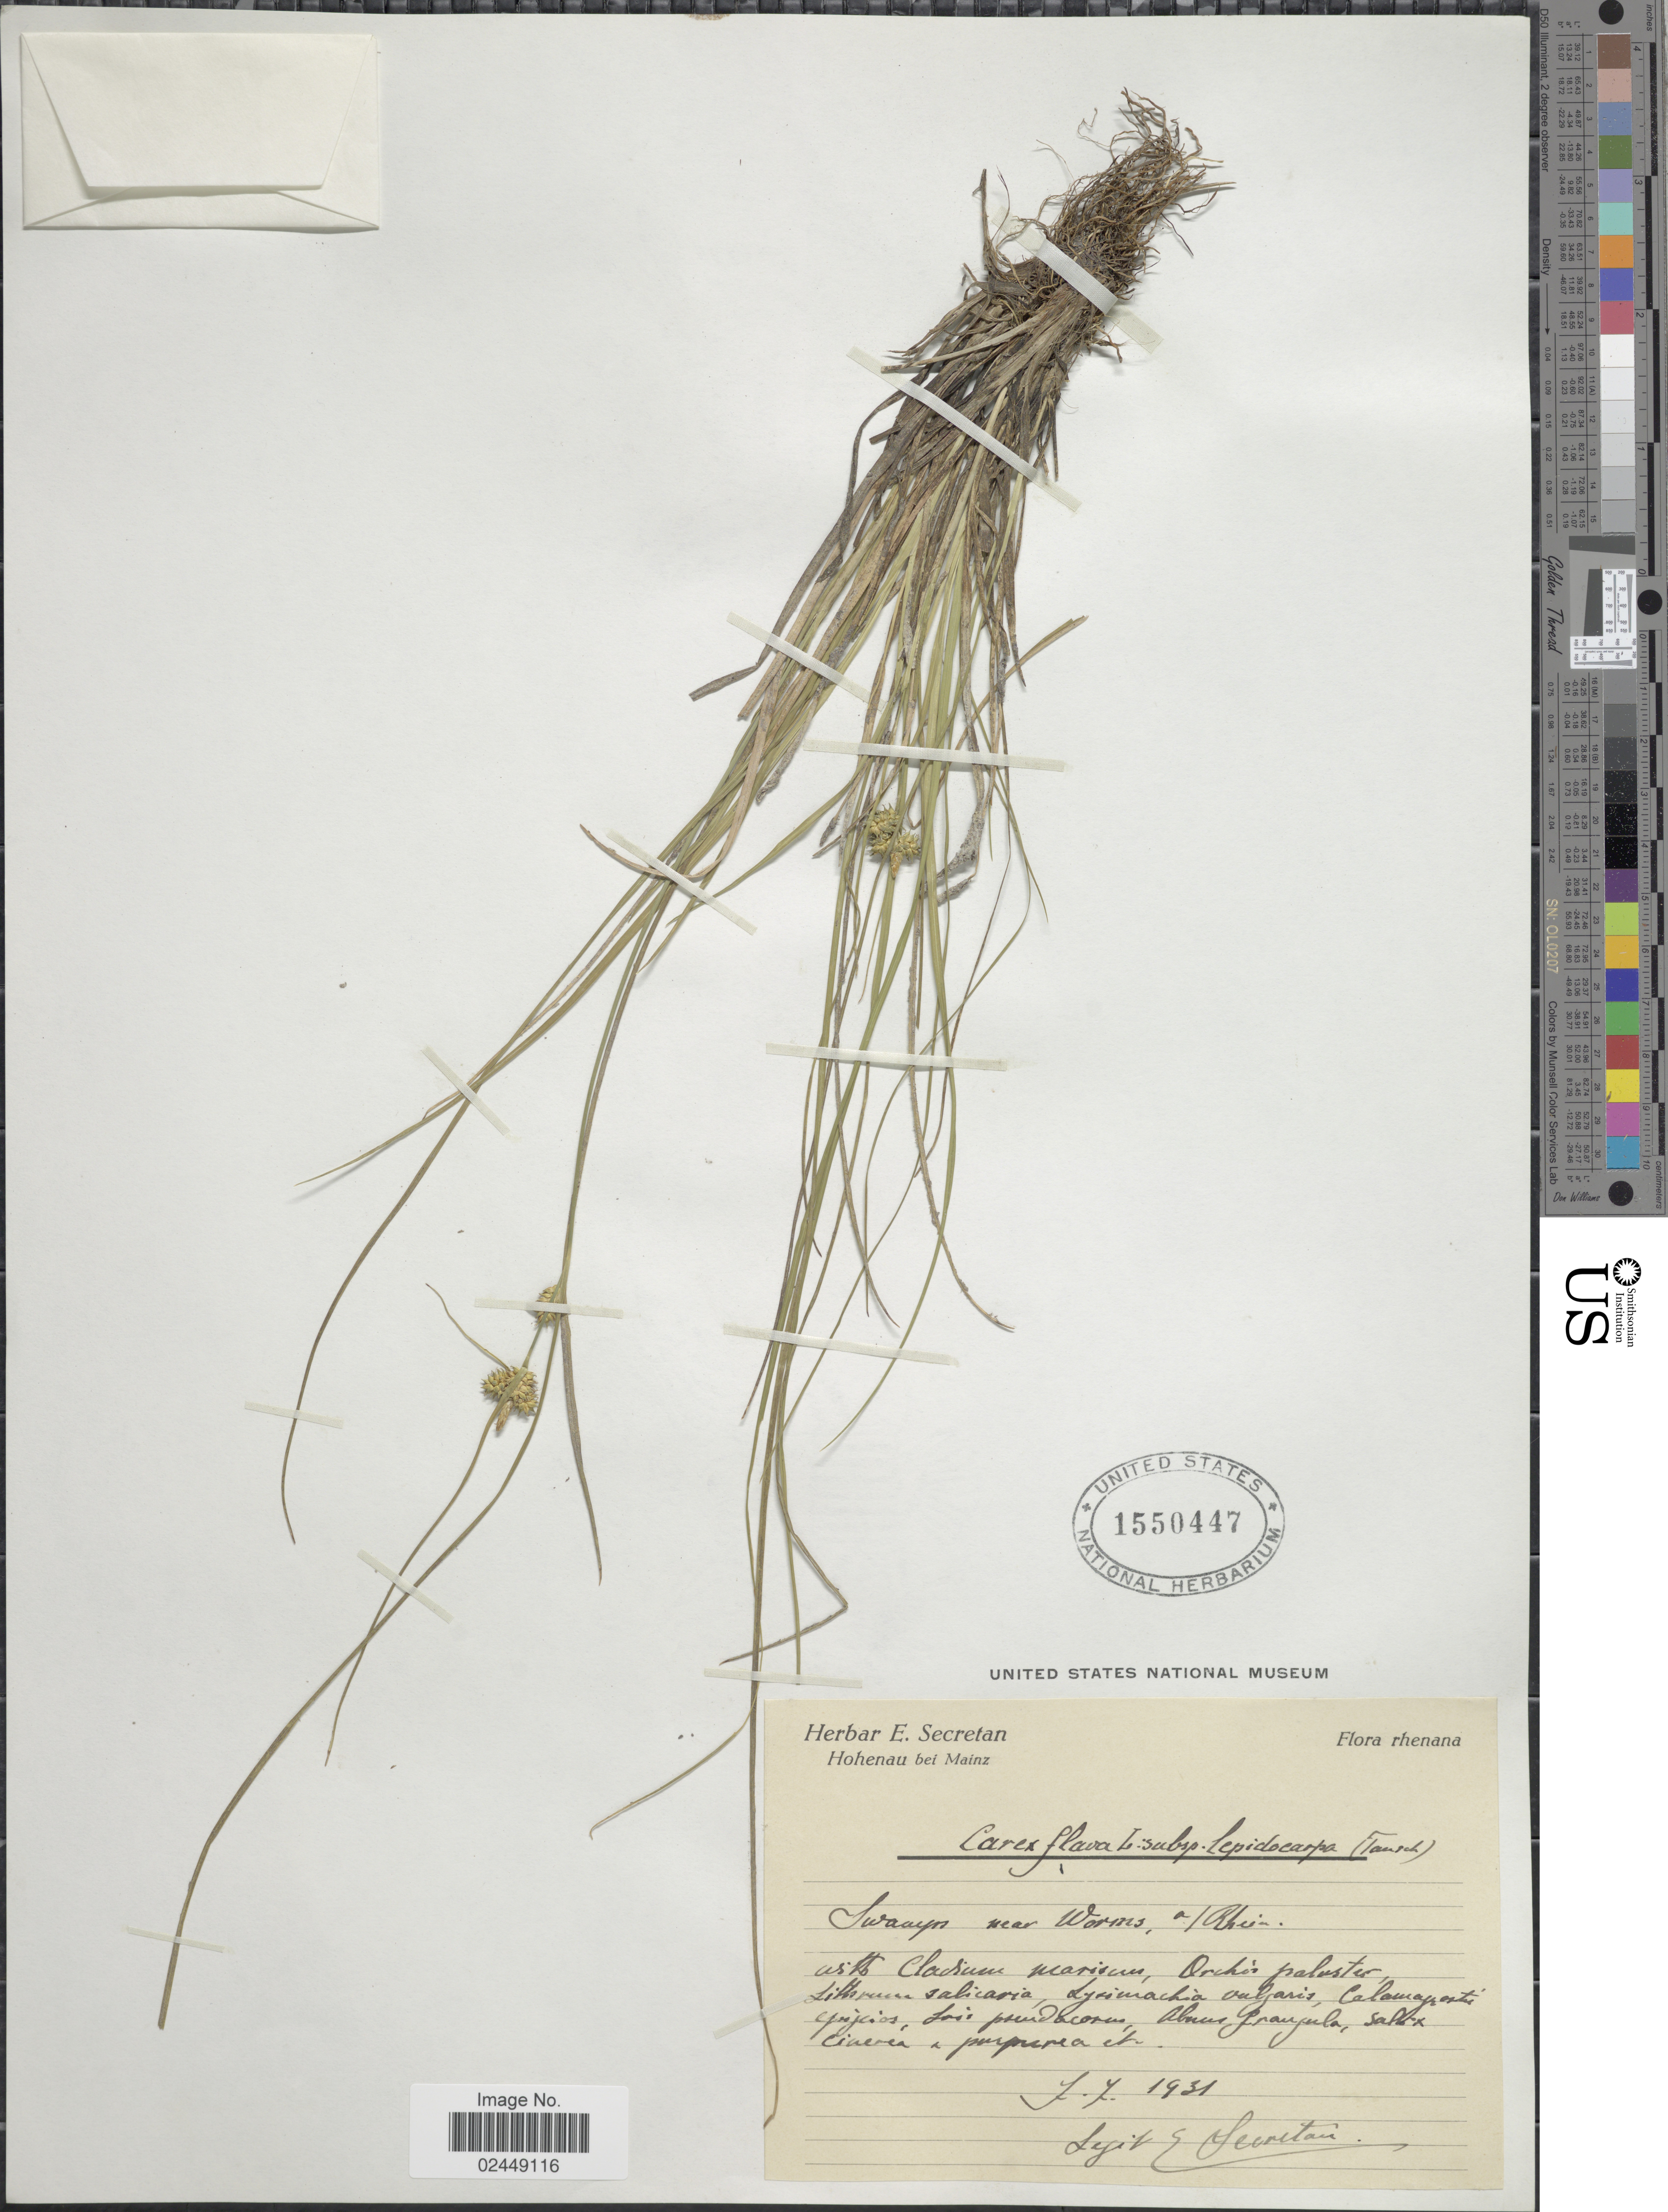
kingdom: Plantae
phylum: Tracheophyta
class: Liliopsida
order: Poales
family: Cyperaceae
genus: Carex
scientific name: Carex flava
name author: L.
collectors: E. Secretan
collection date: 1931-07-07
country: Germany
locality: Swamps near Worms, a Rhein.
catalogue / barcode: US 1550447